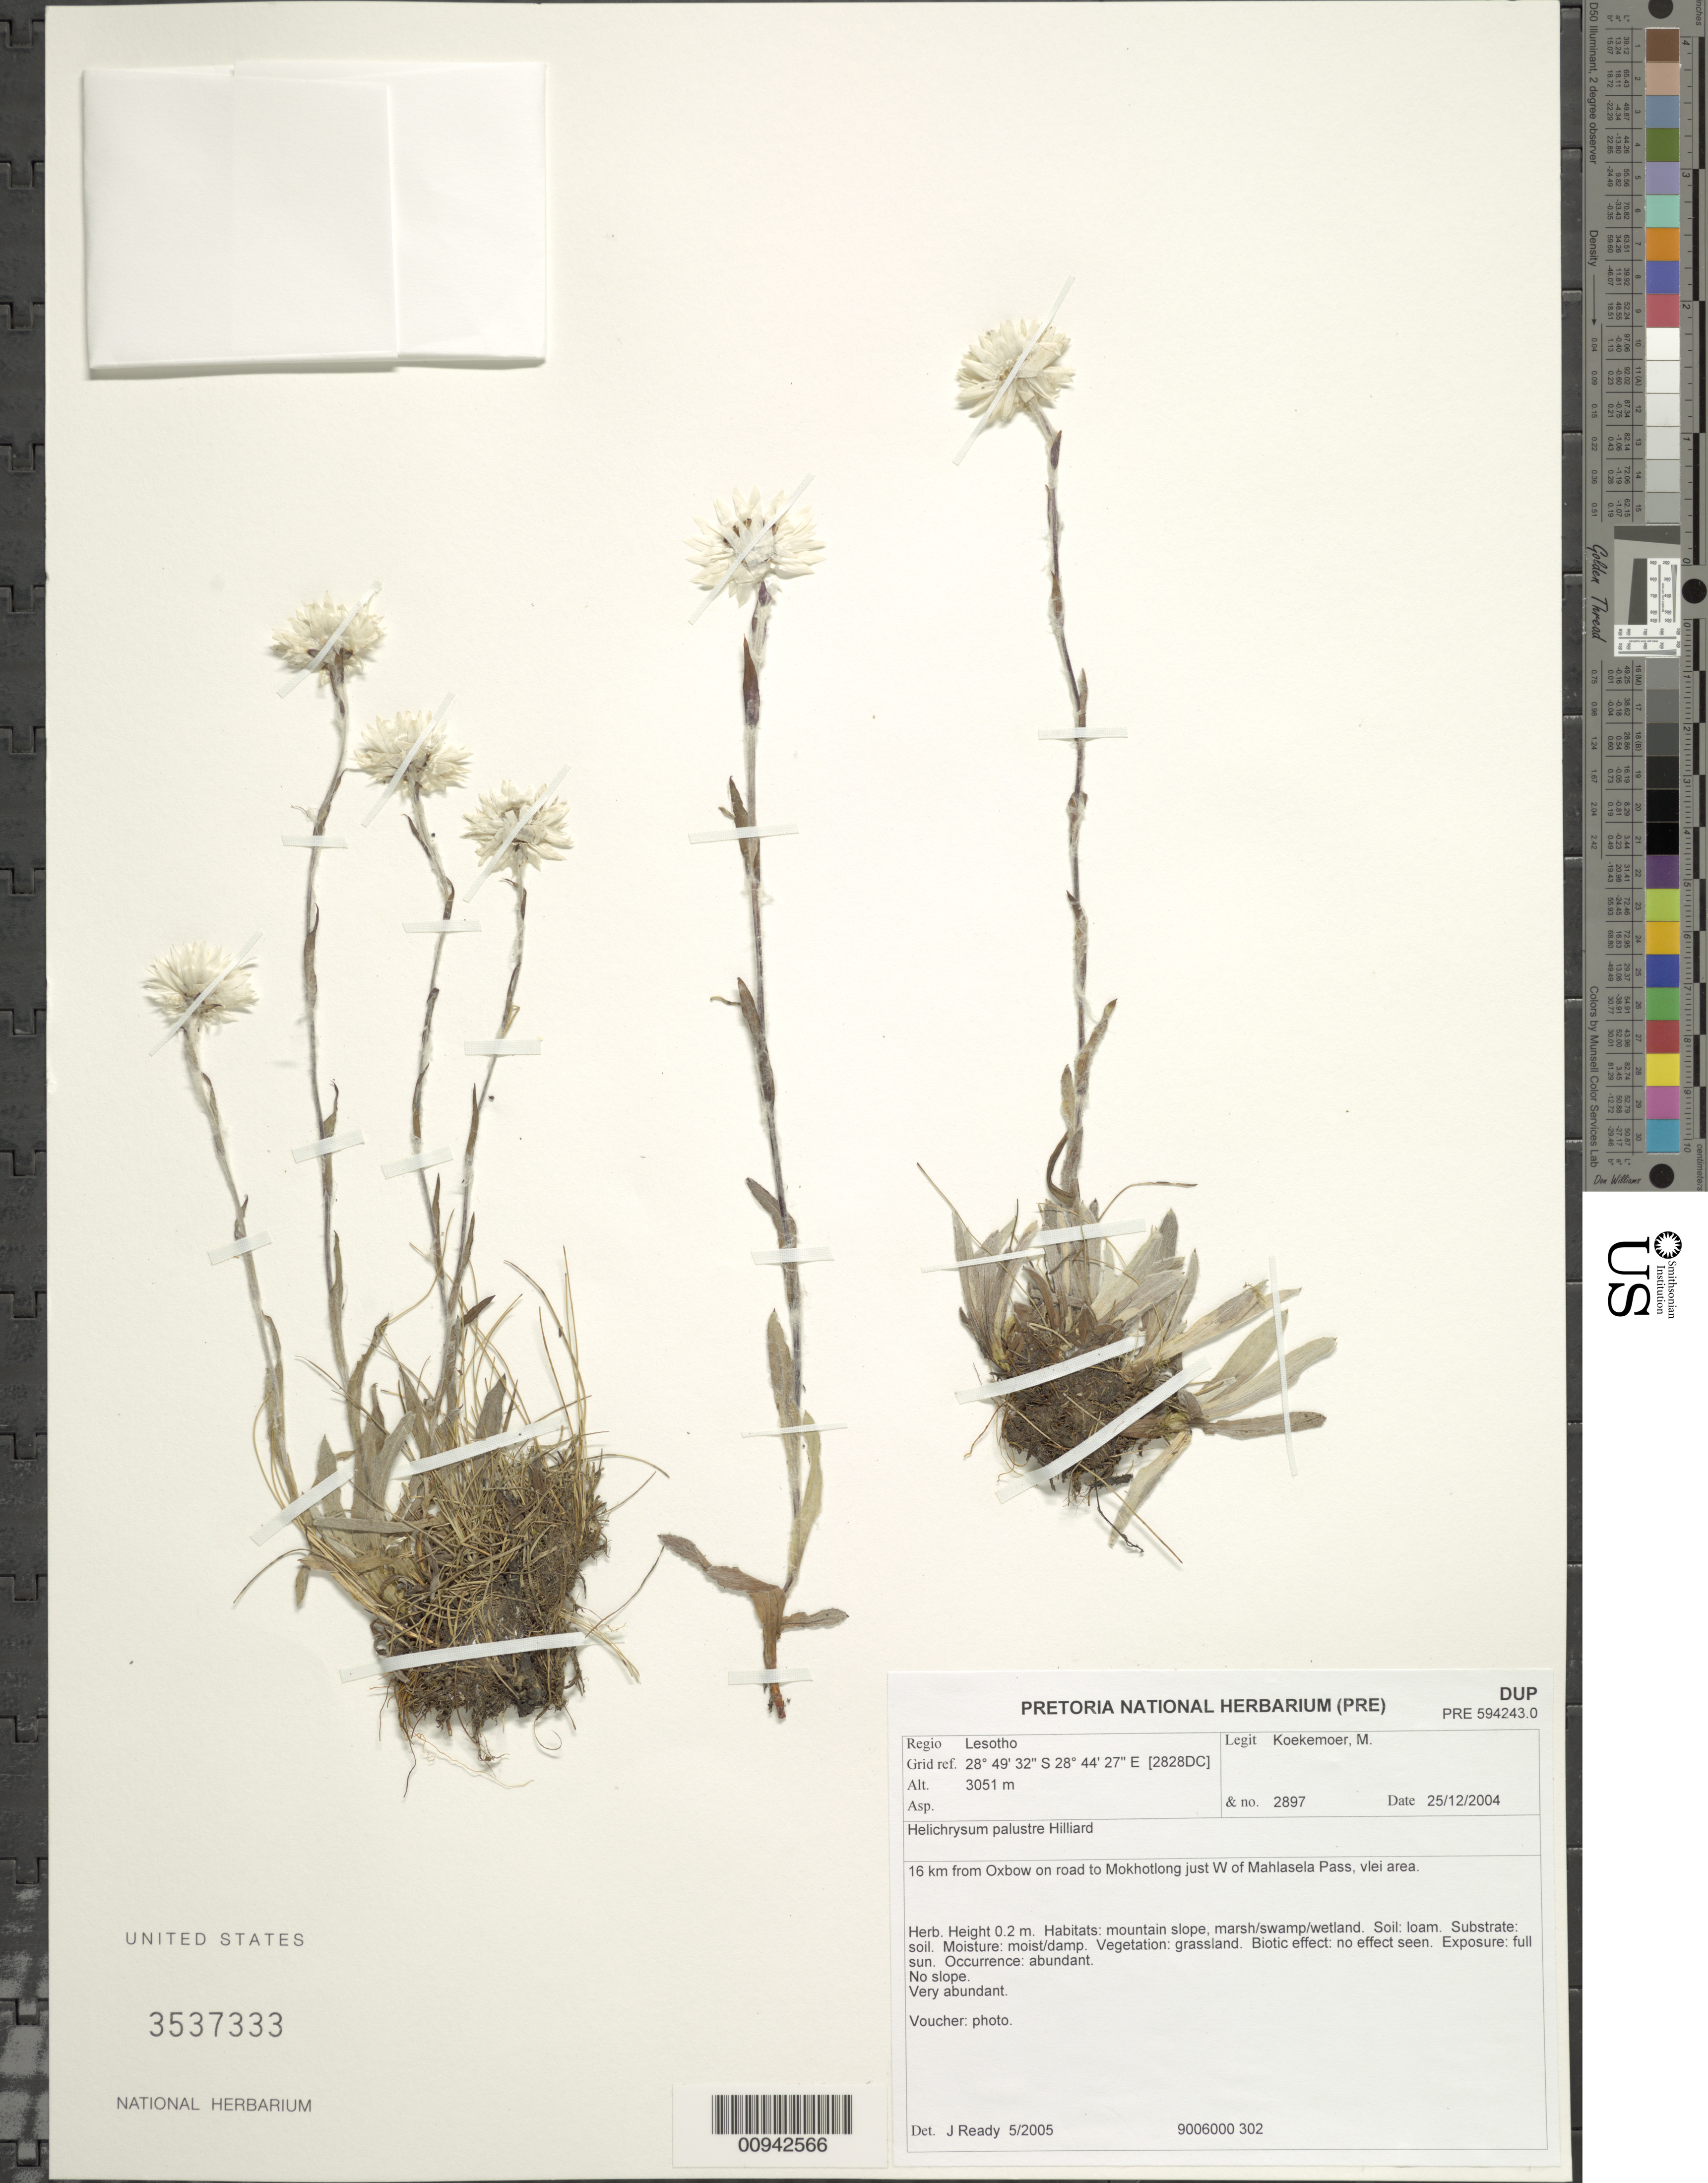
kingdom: Plantae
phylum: Tracheophyta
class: Magnoliopsida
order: Asterales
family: Asteraceae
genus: Helichrysum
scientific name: Helichrysum palustre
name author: Hilliard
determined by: Ready, J.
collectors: M. Koekemoer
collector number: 2897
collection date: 2004-12-25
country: Lesotho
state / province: Butha-Buthe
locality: Lesotho, 16 km from Oxbow on road to Mokhotlong just W of Mahlasela Pass, vlei area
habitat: Mountain slope, marsh/swamp/wetland. Soil: loam. Substrate: soil. Moist/damp. Grassland. Full sun. No slope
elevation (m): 3051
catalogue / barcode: US 3537333